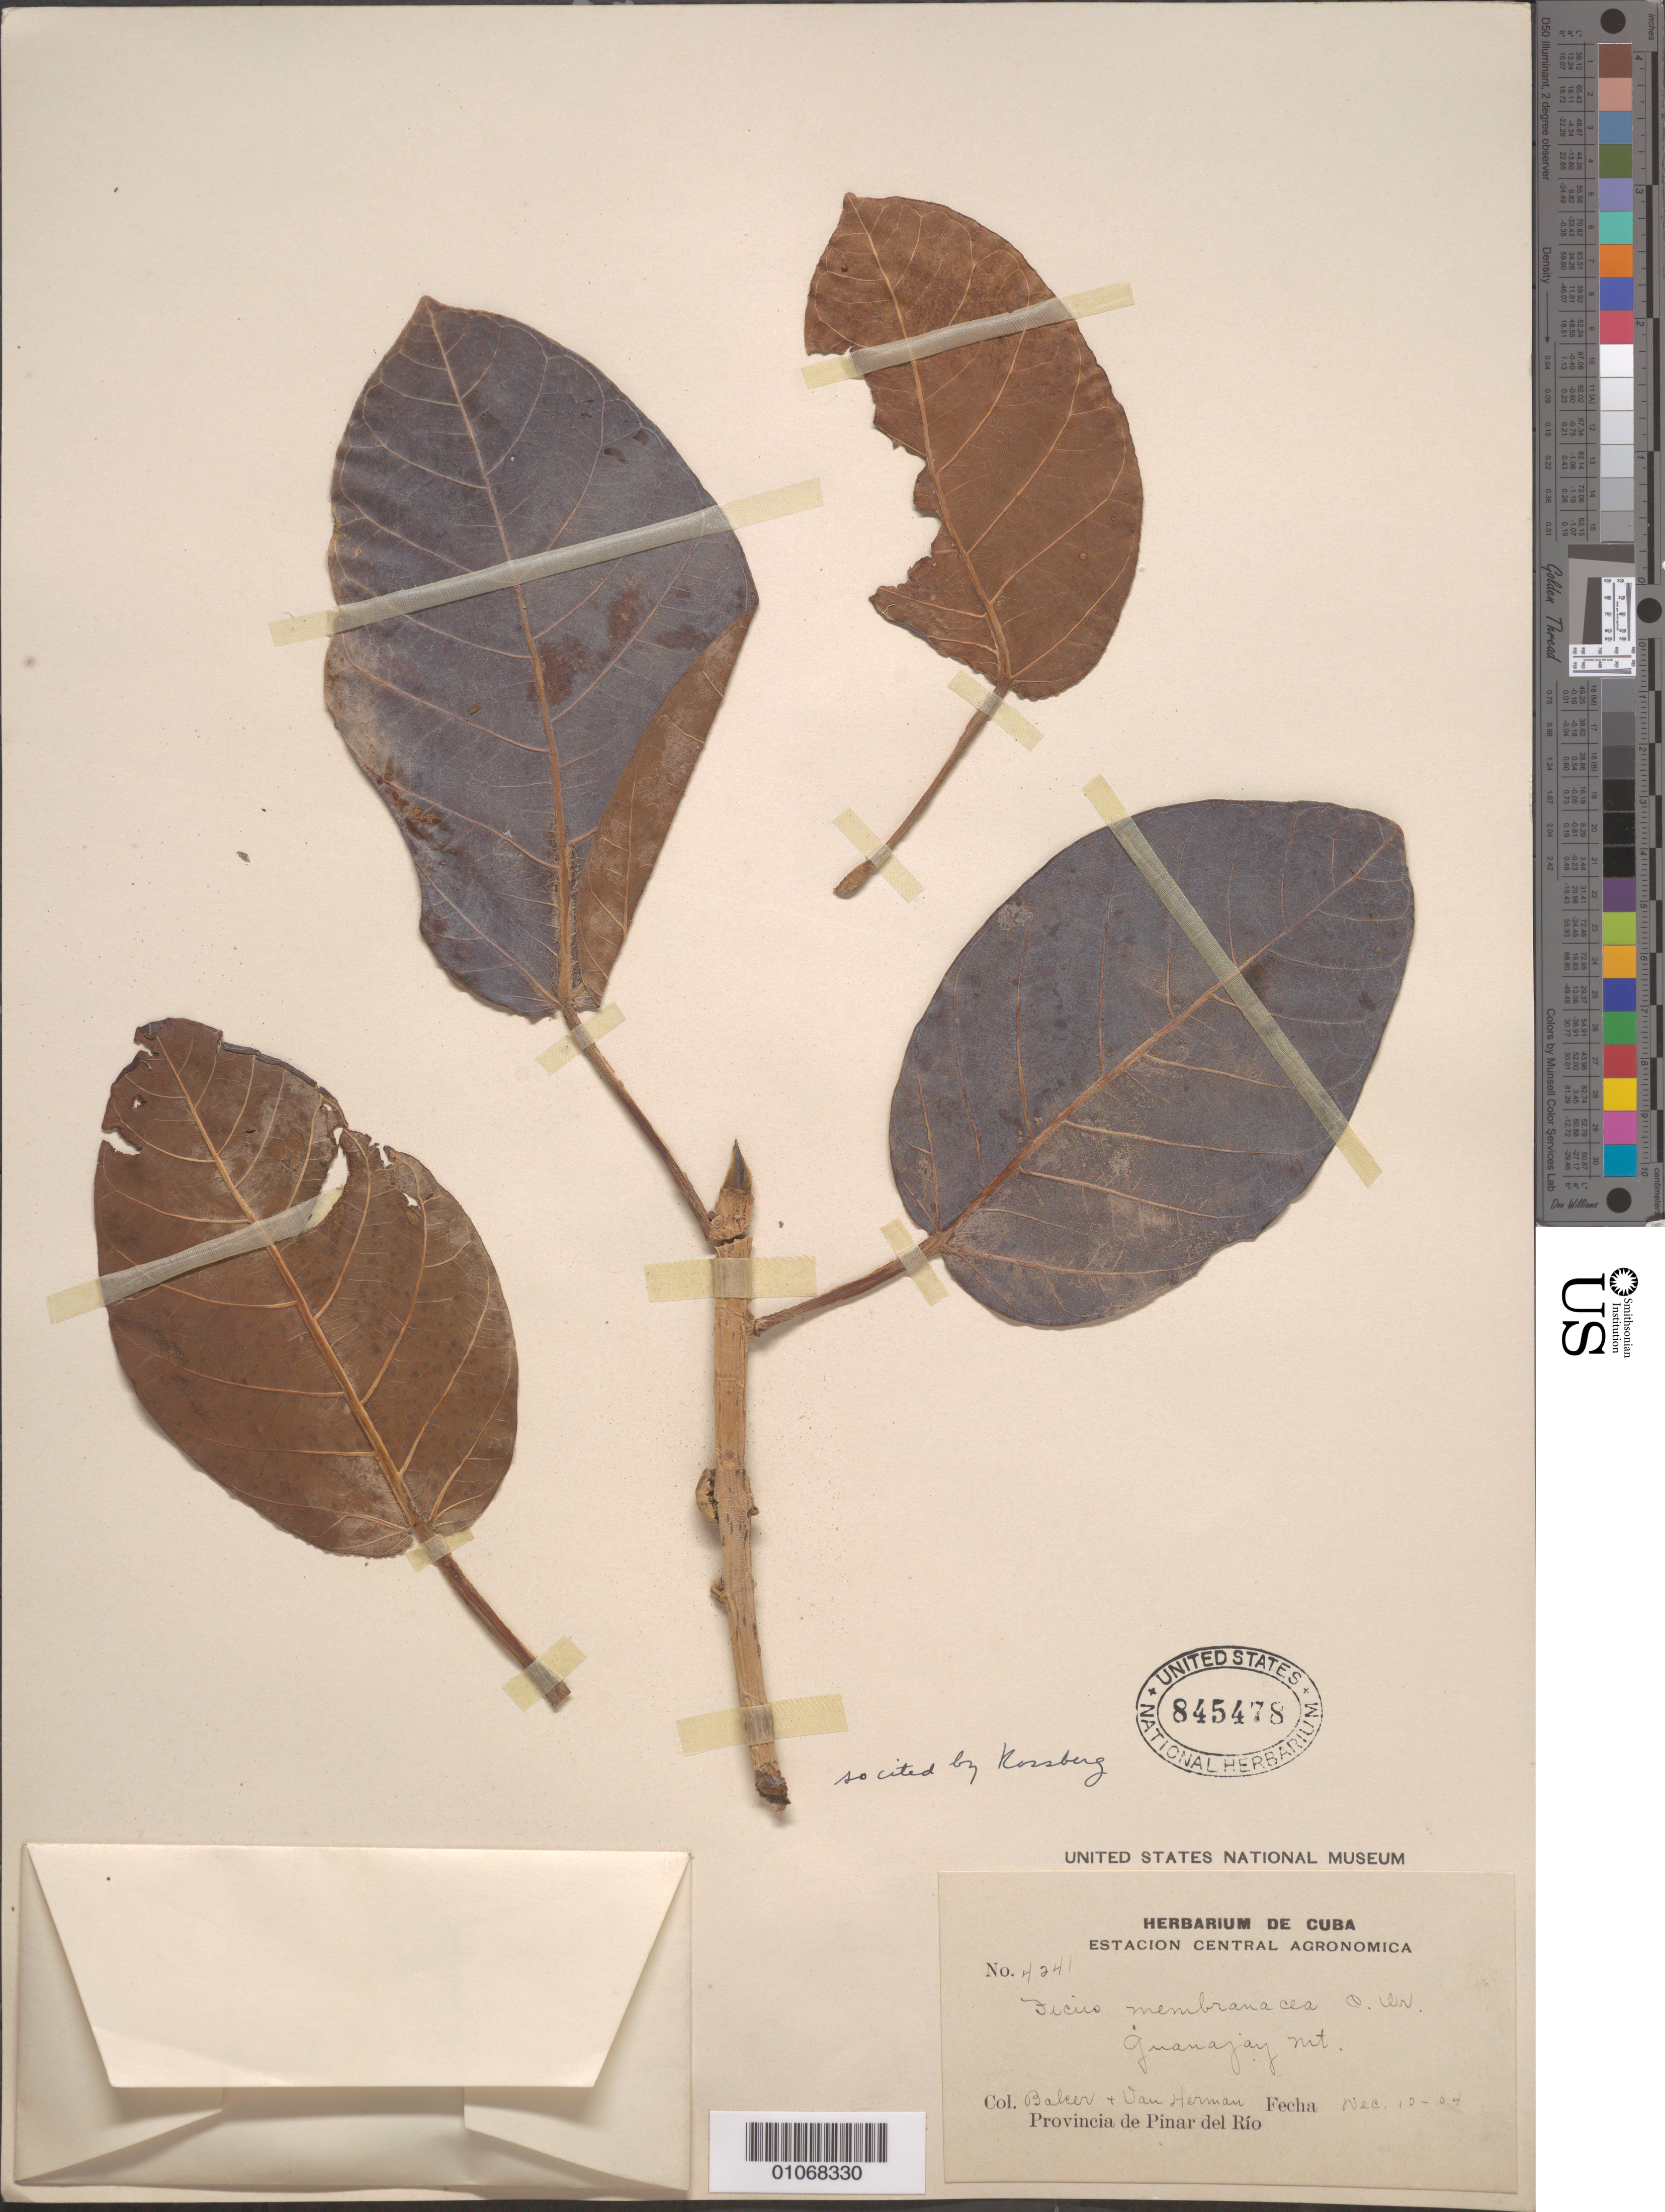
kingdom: Plantae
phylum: Tracheophyta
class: Magnoliopsida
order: Rosales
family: Moraceae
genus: Ficus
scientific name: Ficus membranacea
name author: C. Wright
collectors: C. F. Baker & H. A. Van Hermann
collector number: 4241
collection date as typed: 10 Dec 1904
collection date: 1904-12-10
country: Cuba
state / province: La Habana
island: Cuba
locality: Guanajay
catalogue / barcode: US 845478